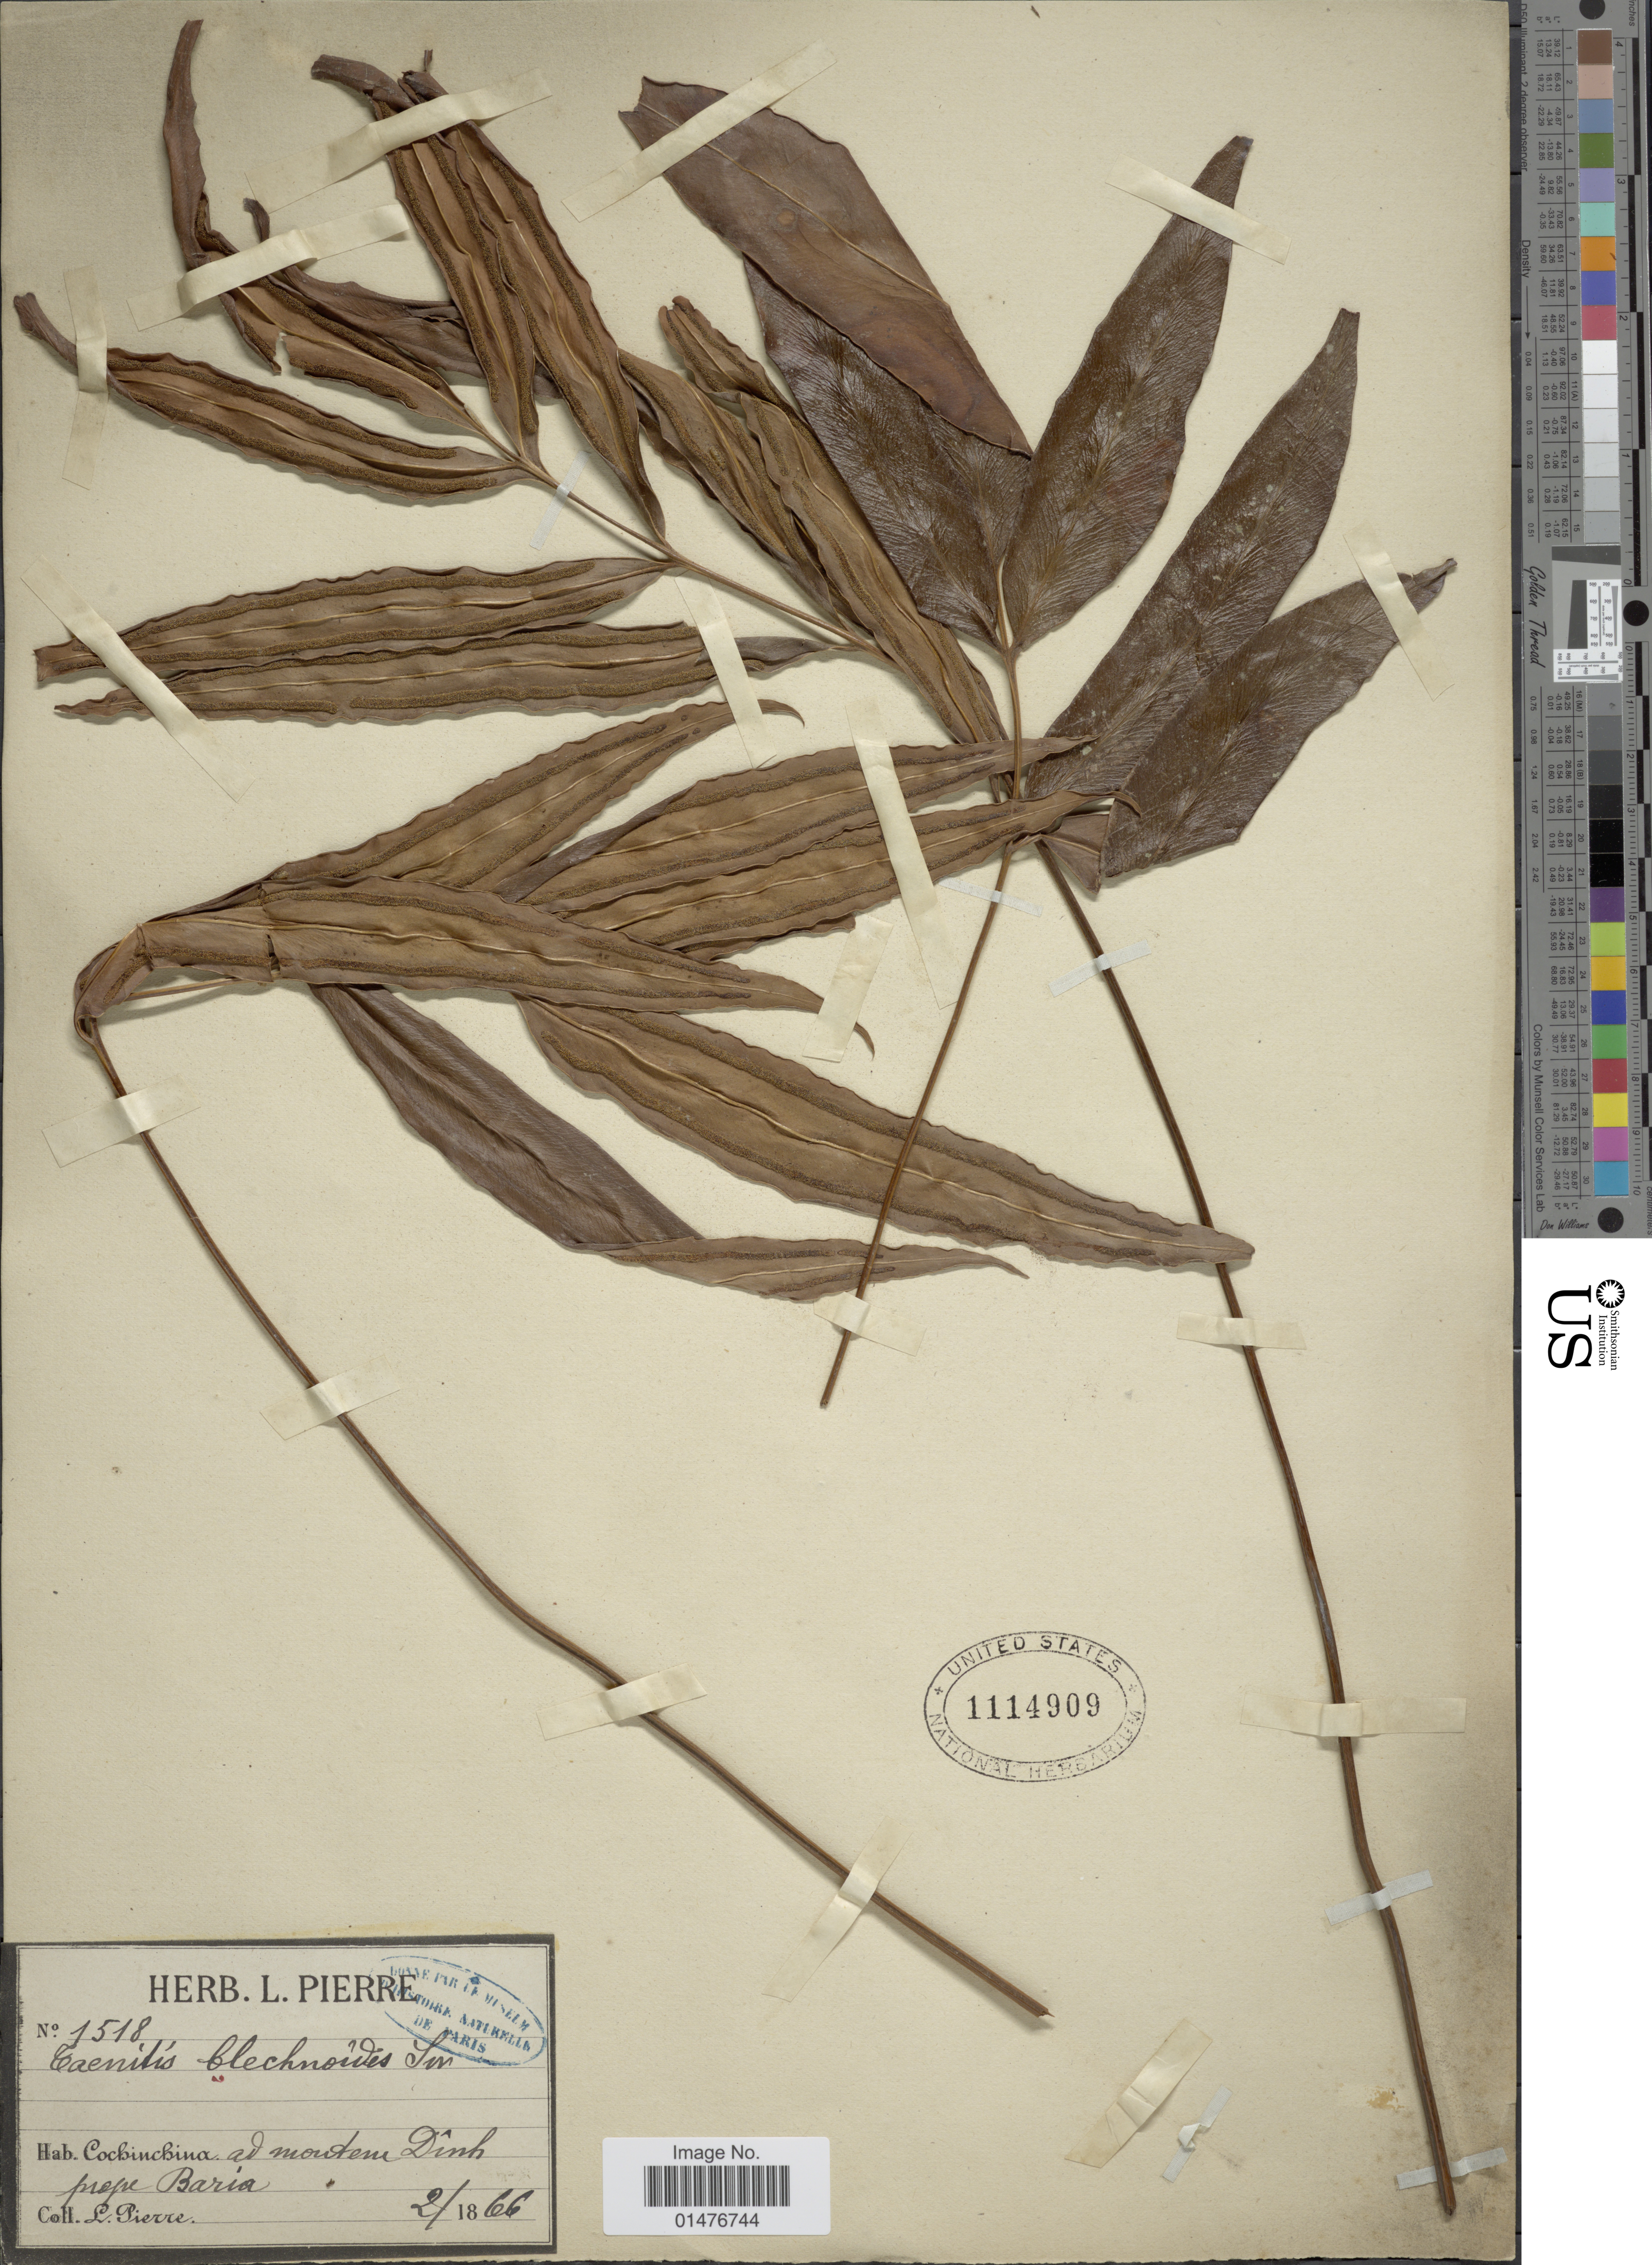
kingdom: Plantae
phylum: Tracheophyta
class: Polypodiopsida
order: Polypodiales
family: Pteridaceae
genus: Taenitis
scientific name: Taenitis blechnoides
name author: (Willd.) Sw.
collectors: L. Pierre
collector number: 1518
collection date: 1866-02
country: Vietnam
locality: Cochinchina, ad montem Dinh. prope Baria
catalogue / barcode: US 1114909